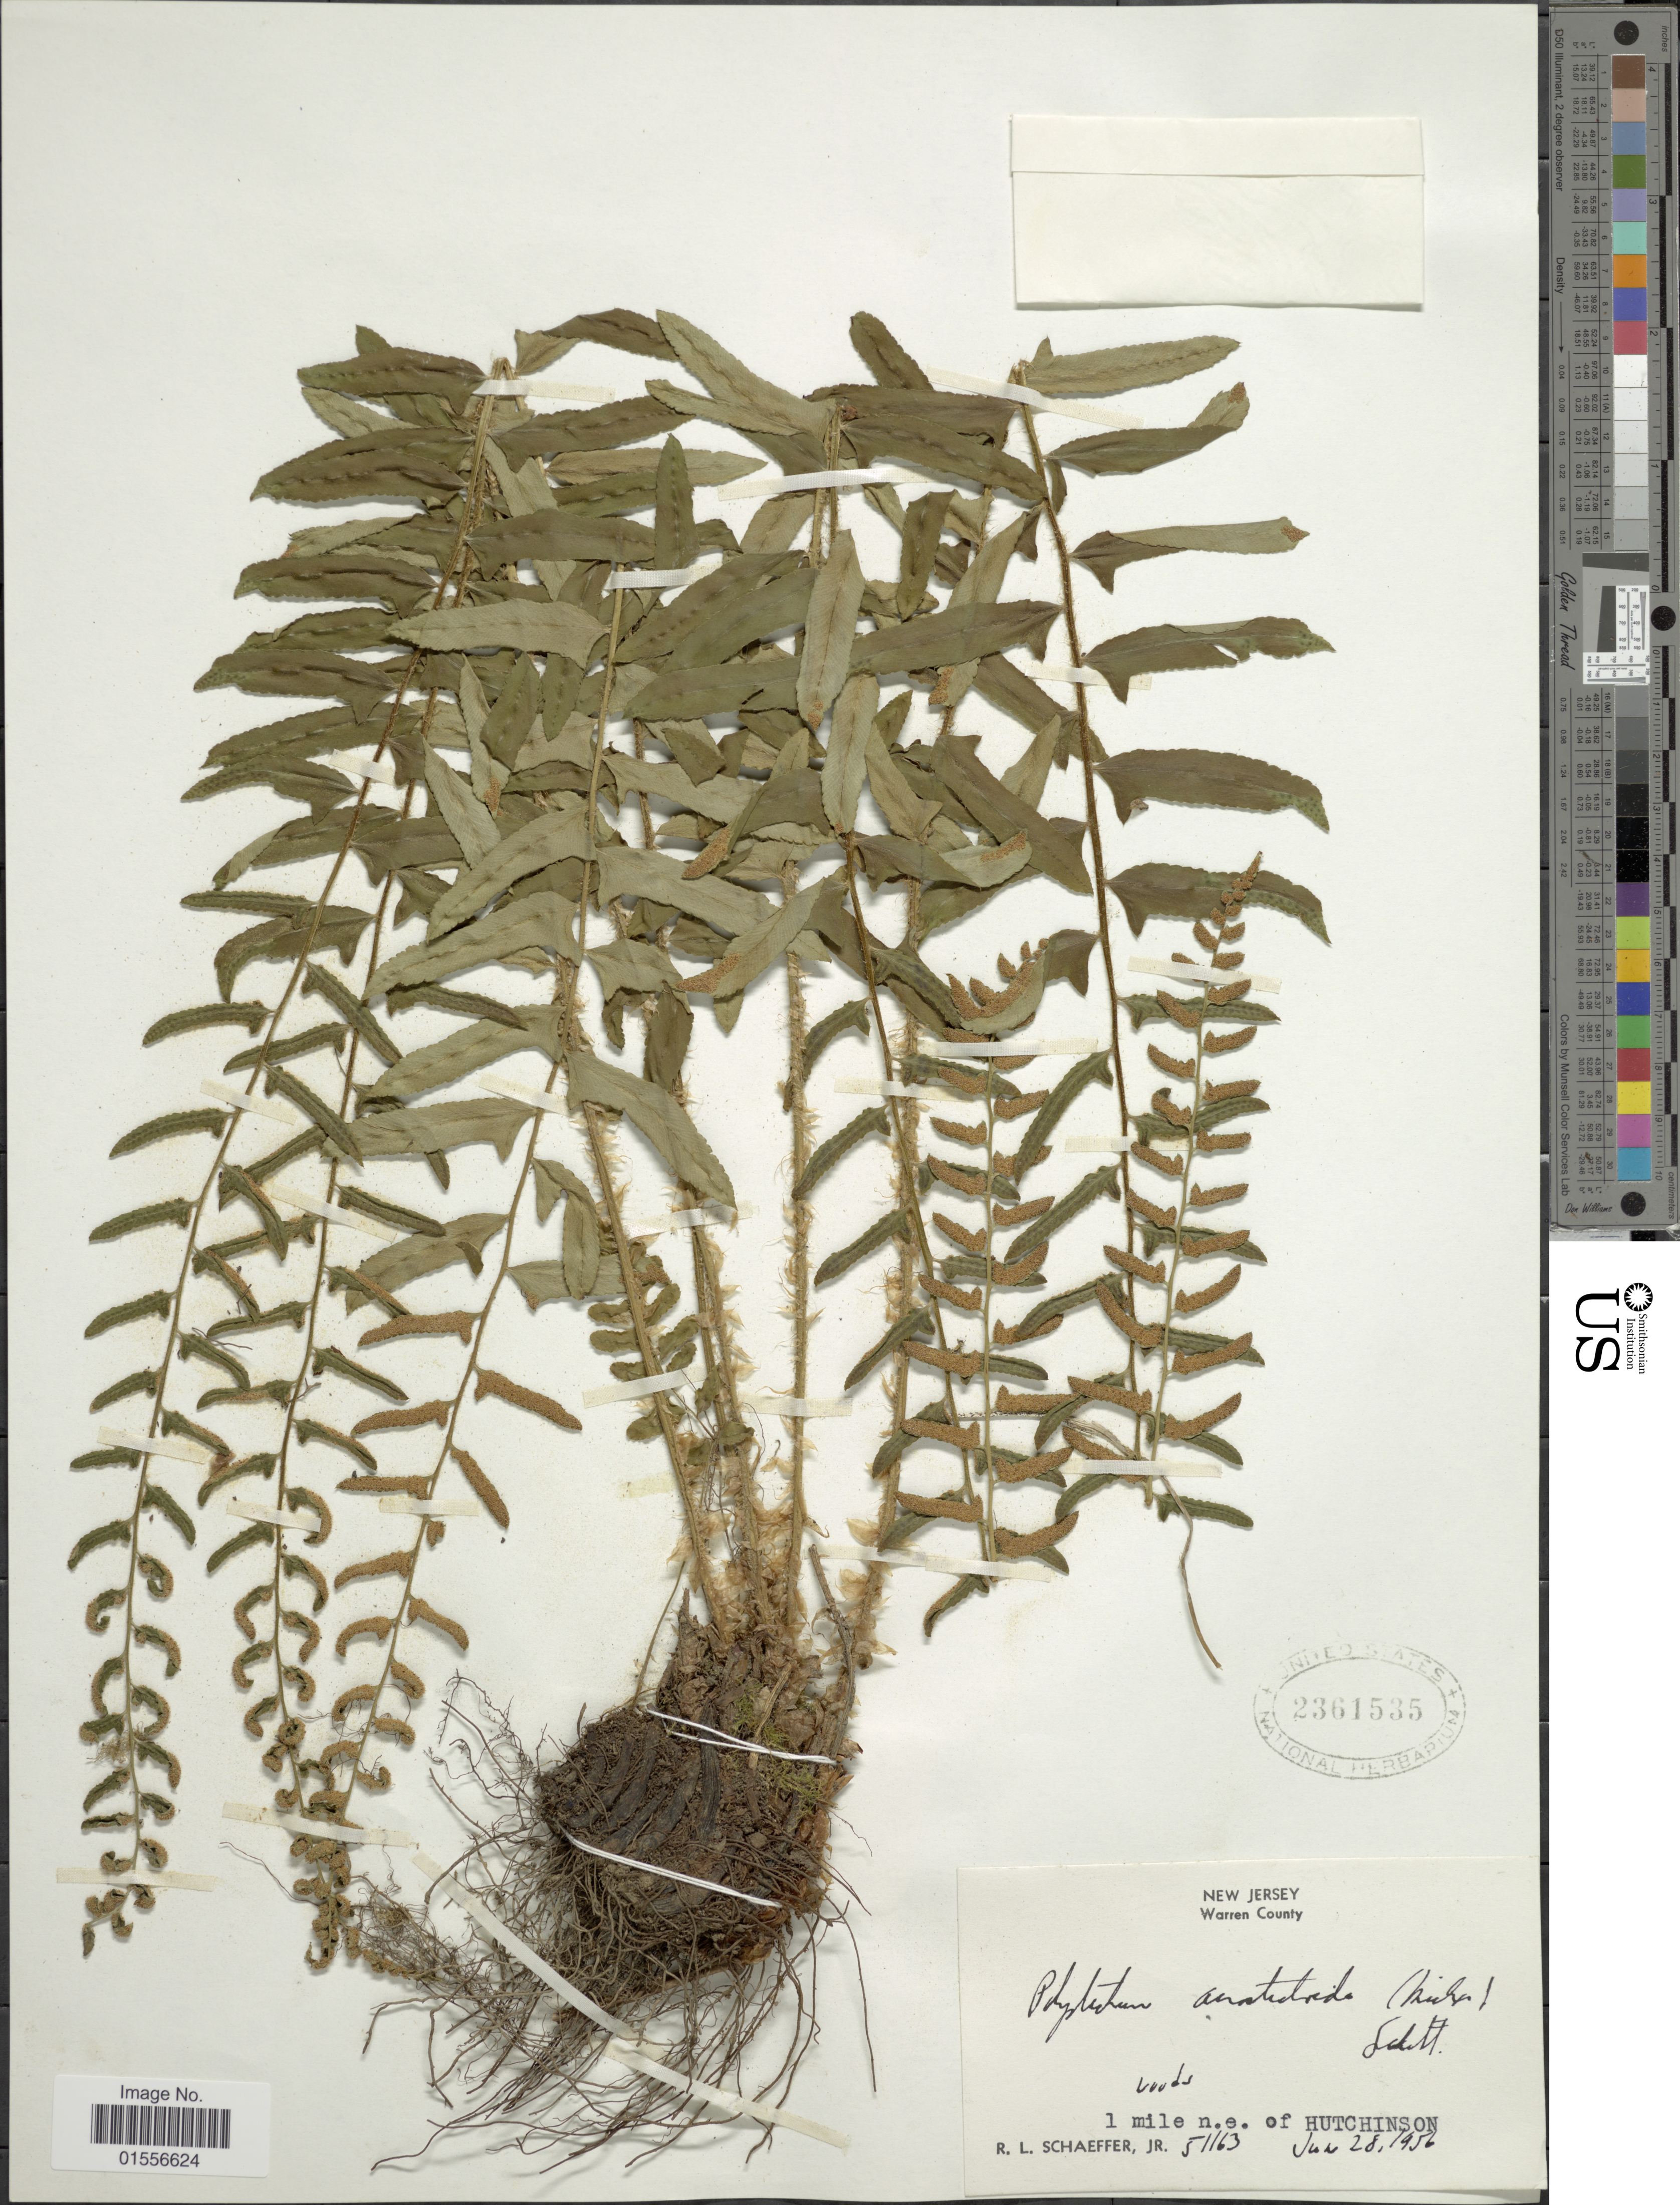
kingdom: Plantae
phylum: Tracheophyta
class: Polypodiopsida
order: Polypodiales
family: Dryopteridaceae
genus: Polystichum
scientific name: Polystichum acrostichoides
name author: (Michx.) Schott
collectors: R. L. Schaeffer Jr.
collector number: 51163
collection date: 1956-06-28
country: United States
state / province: New Jersey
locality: Warren County, 1 mile n.e. of Hutchinson.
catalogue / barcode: US 2361535